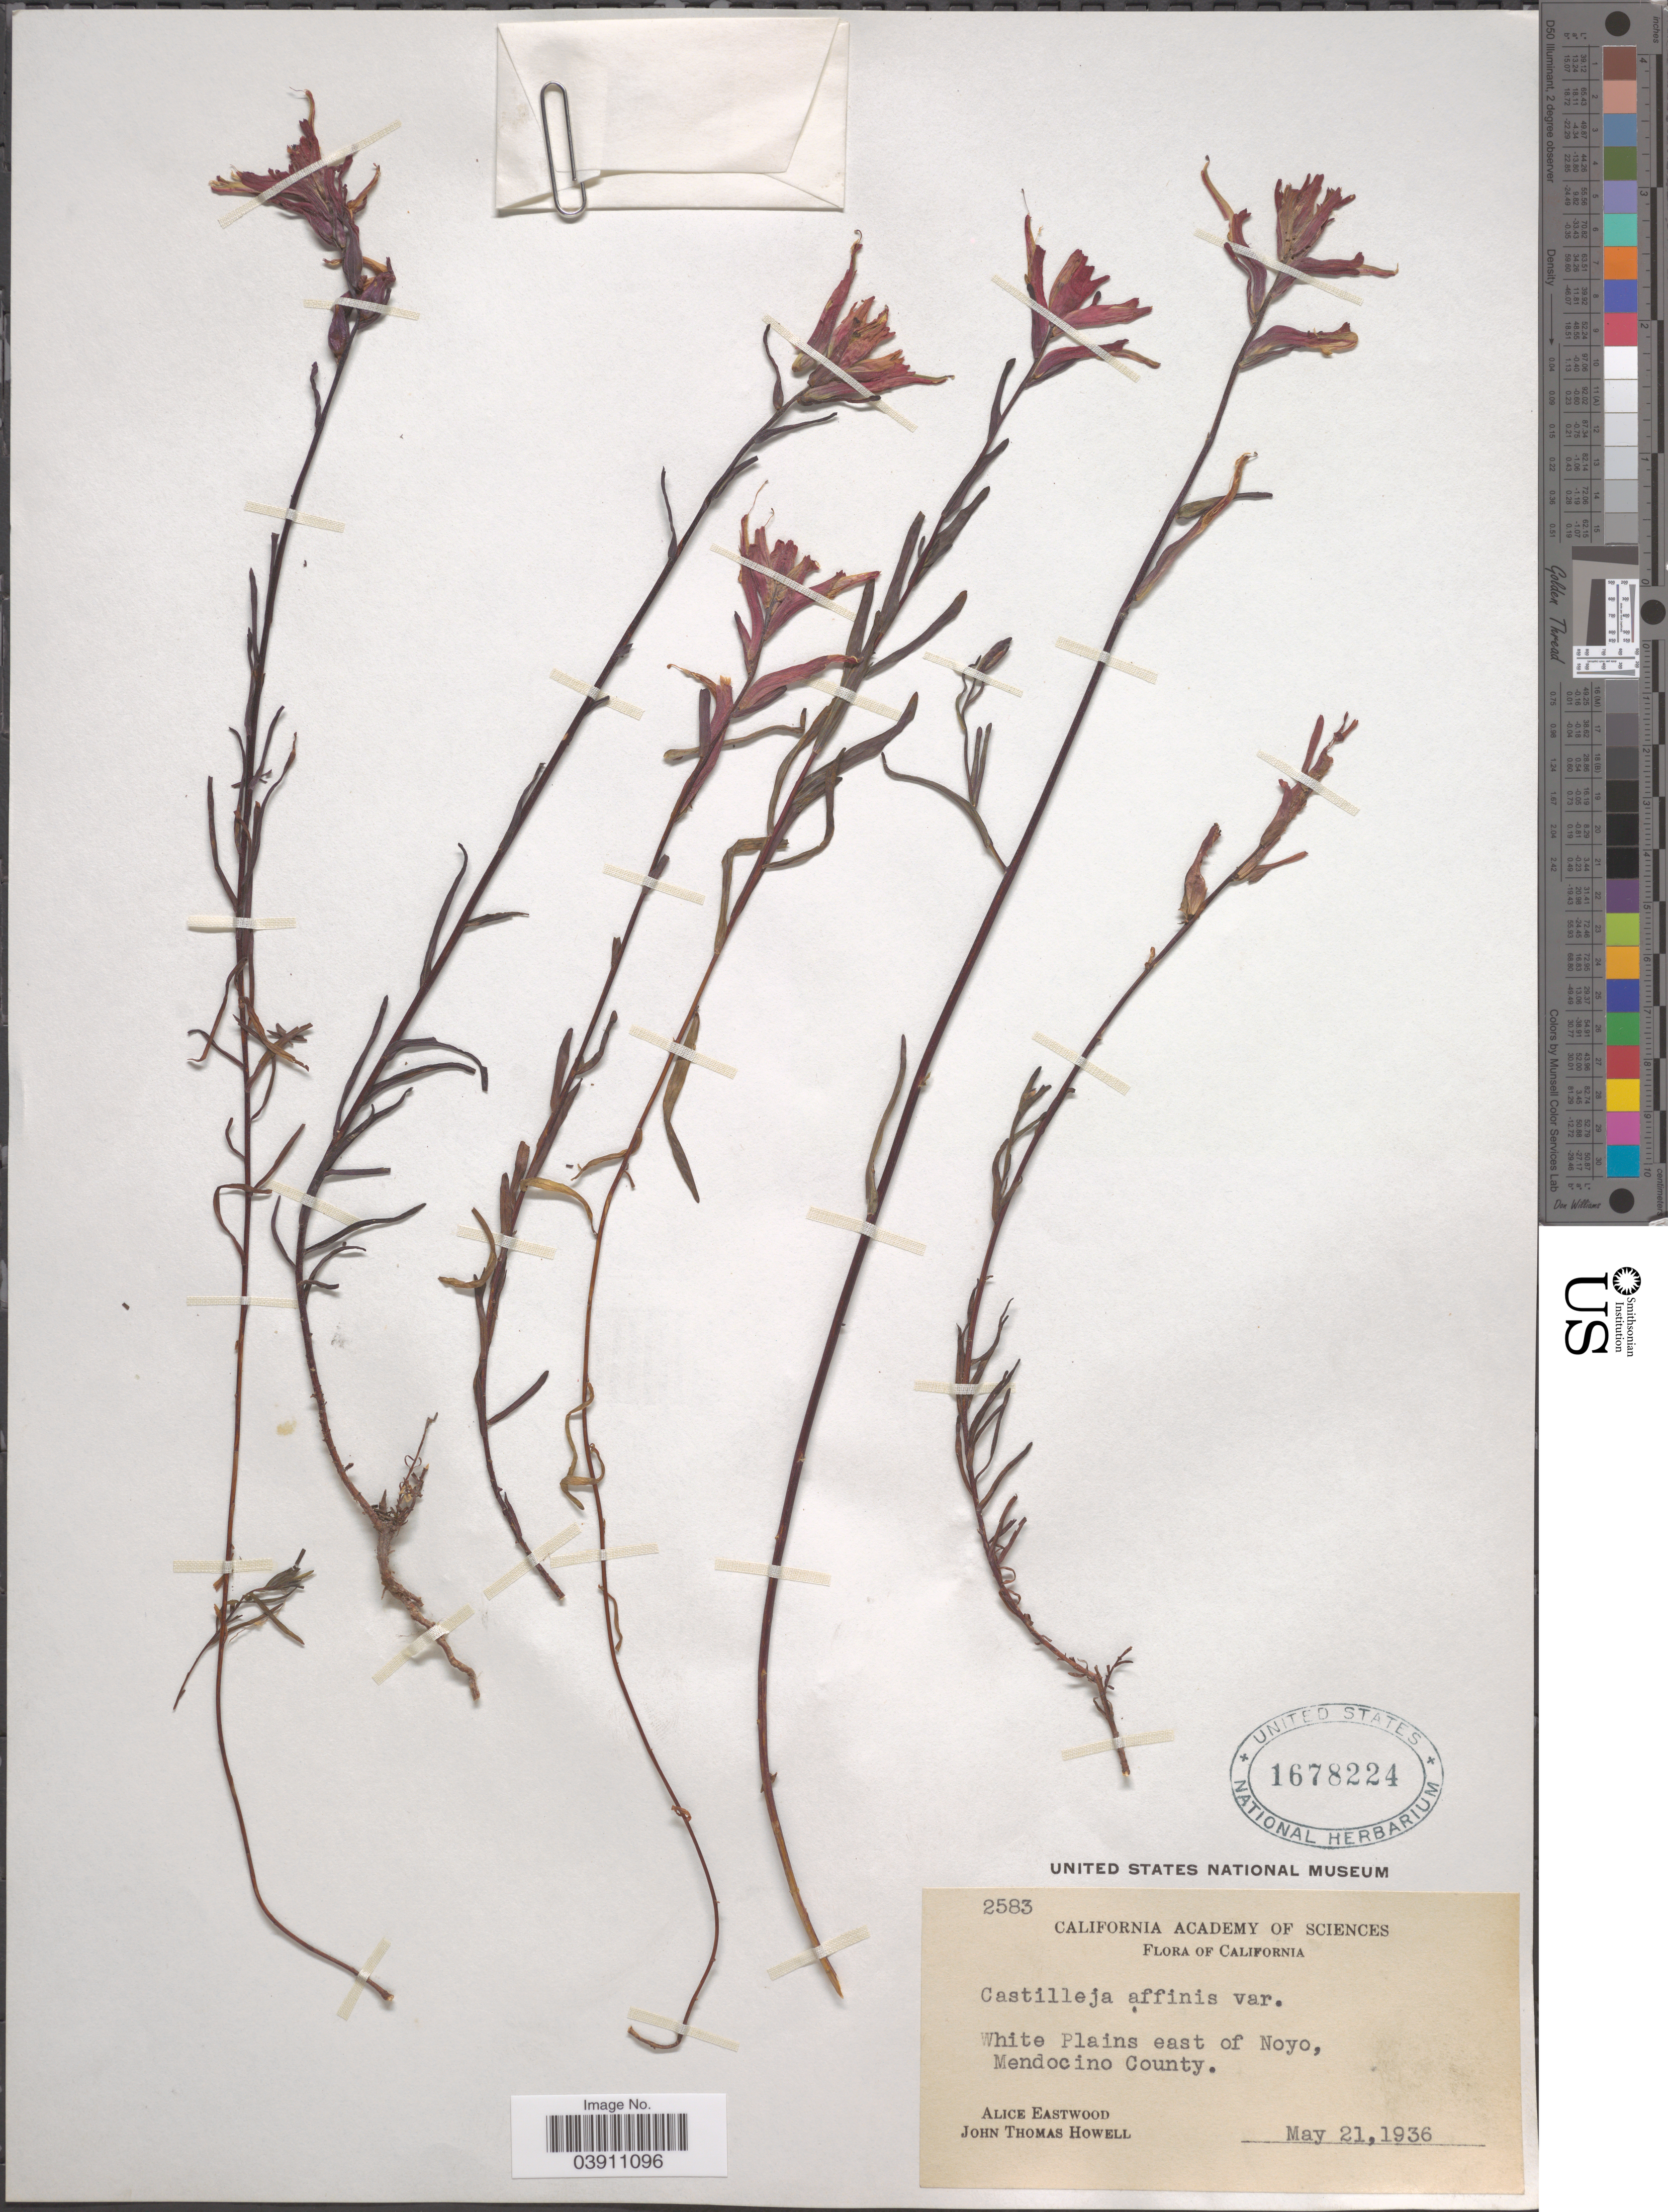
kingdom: Plantae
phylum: Tracheophyta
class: Magnoliopsida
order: Lamiales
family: Orobanchaceae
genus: Castilleja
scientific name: Castilleja affinis subsp. neglecta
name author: (Zeile) T.I. Chuang & Heckard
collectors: A. Eastwood & J. T. Howell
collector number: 2583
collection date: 1936-05-21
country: United States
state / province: California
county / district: Mendocino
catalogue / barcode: US 1678224